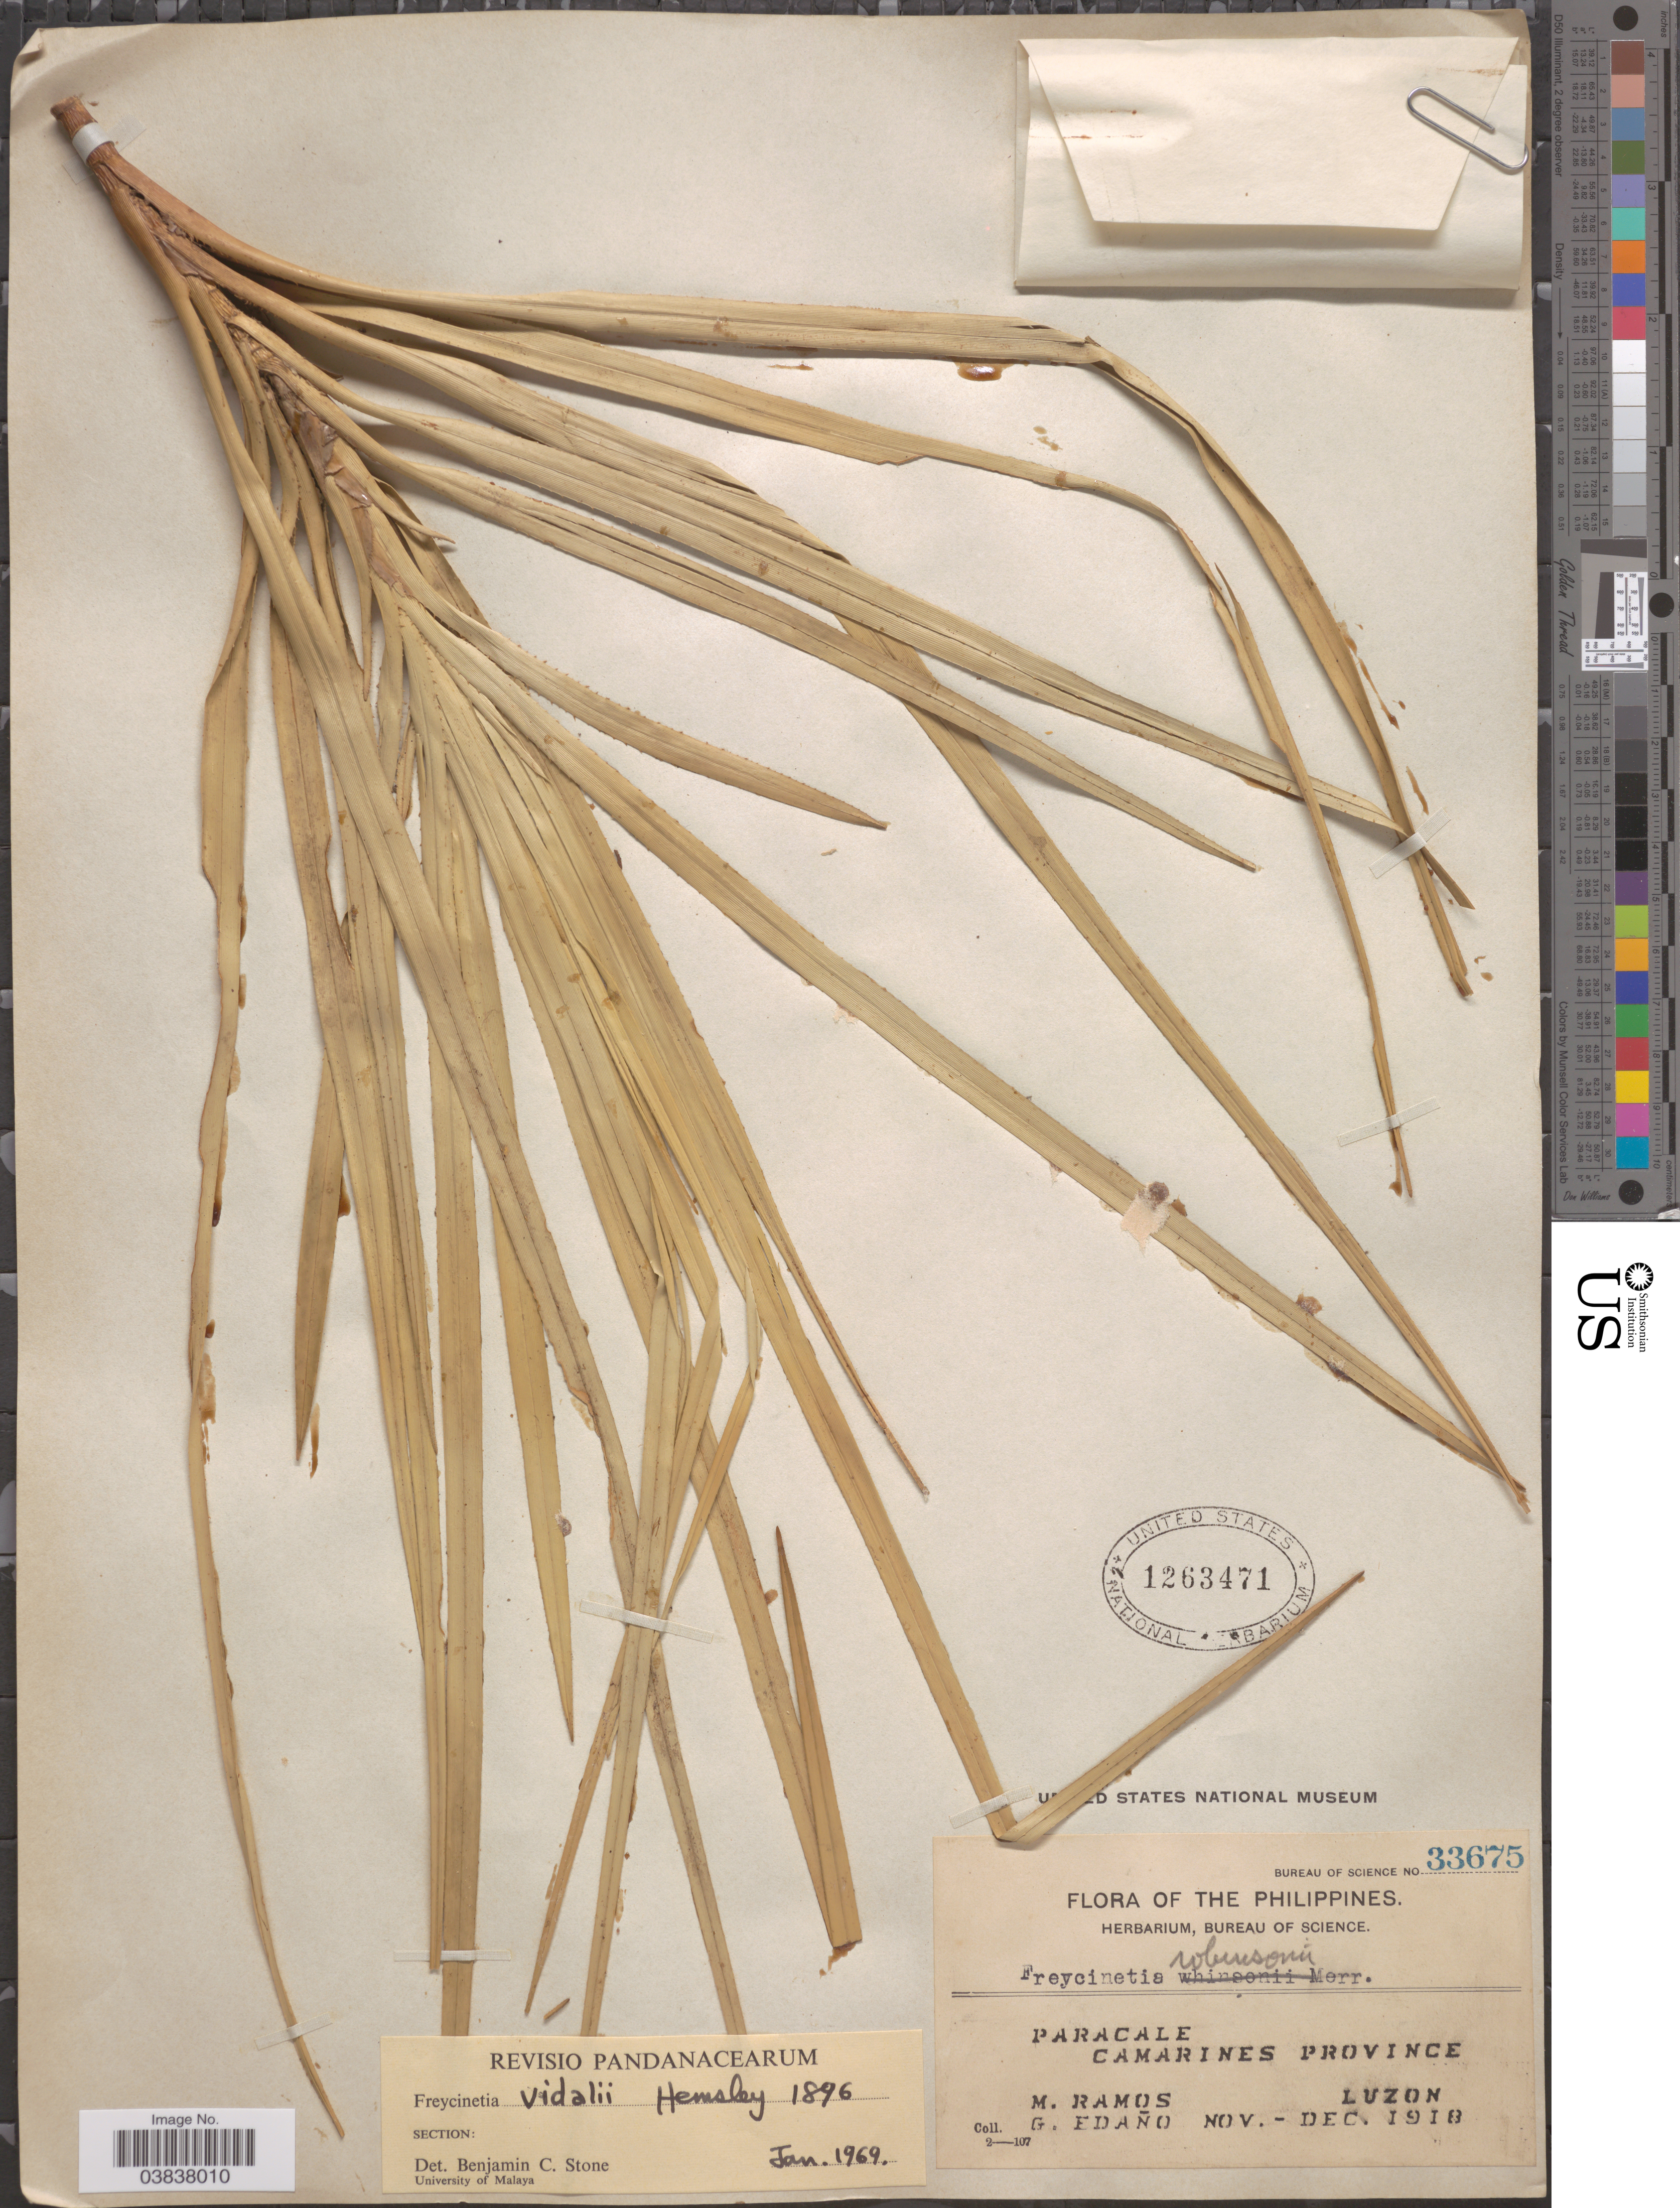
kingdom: Plantae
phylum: Tracheophyta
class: Liliopsida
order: Pandanales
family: Pandanaceae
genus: Freycinetia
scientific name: Freycinetia vidalii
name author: Hemsl.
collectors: M. Ramos & G. Edaño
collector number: Bureau of Science 33675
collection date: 1918-11/1918-12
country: Philippines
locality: Paracale, Camarines Province, Luzon.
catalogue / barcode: US 1263471